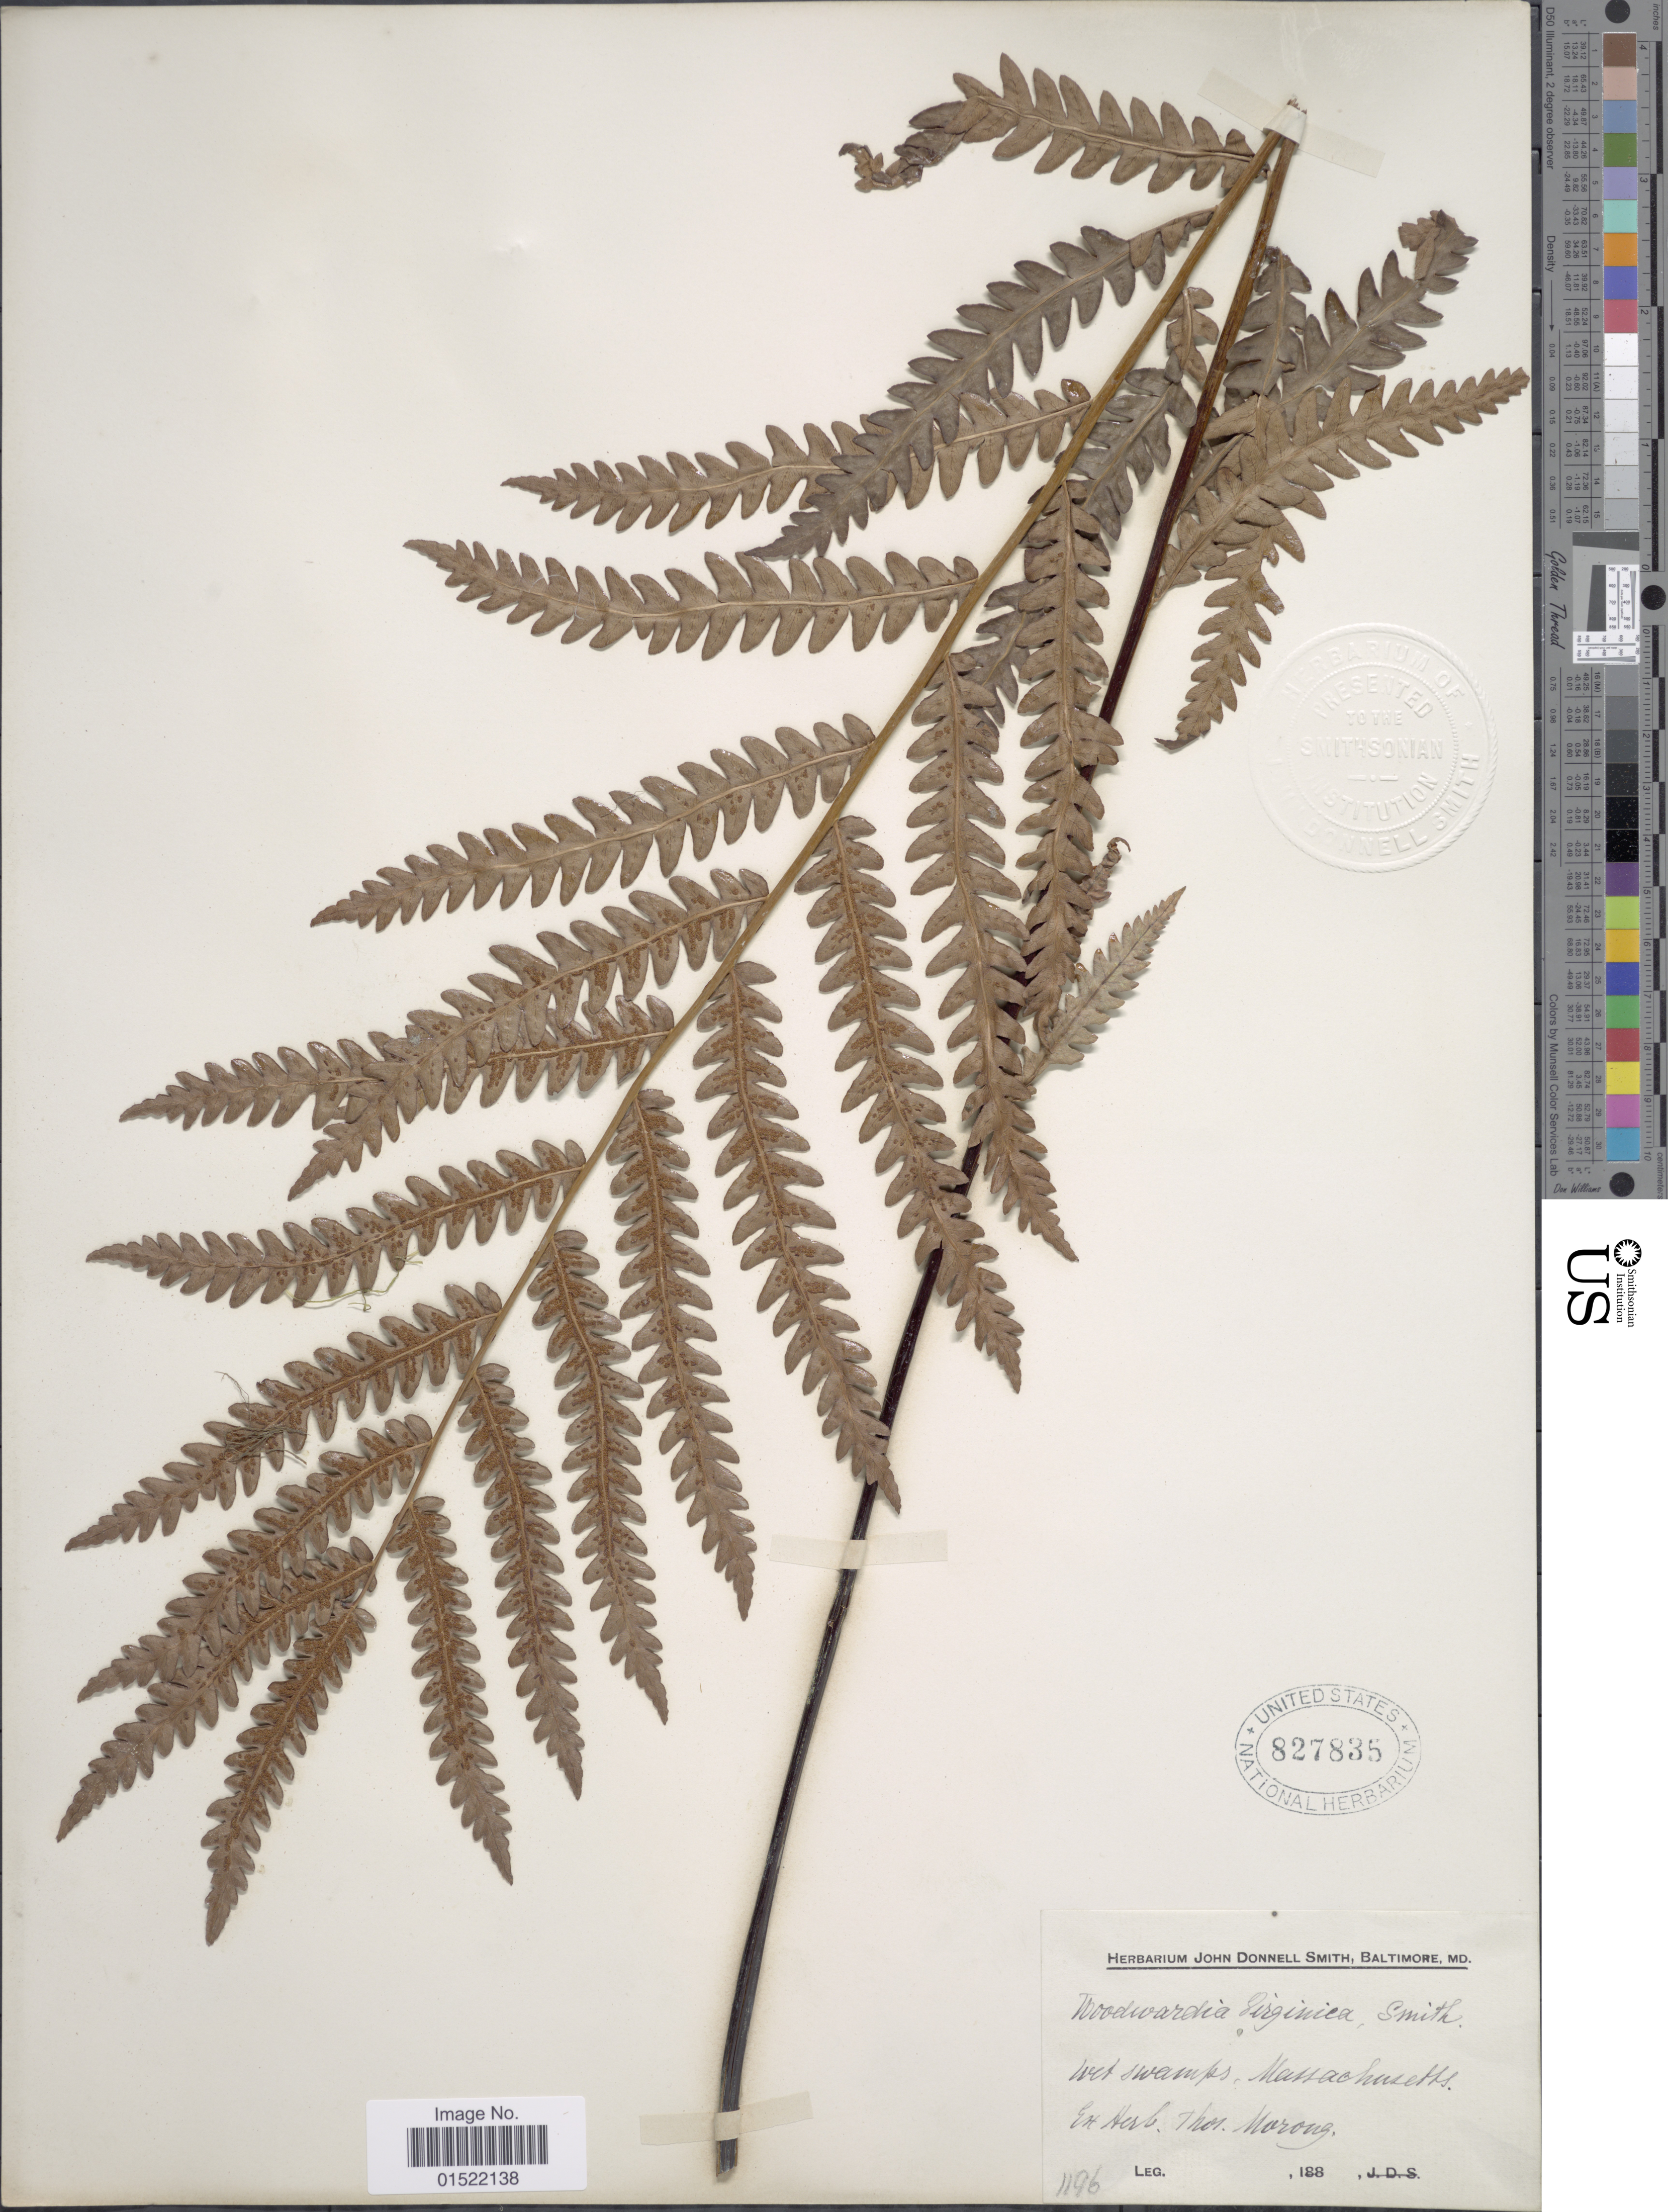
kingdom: Plantae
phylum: Tracheophyta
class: Polypodiopsida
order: Polypodiales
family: Blechnaceae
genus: Woodwardia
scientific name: Woodwardia virginica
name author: (L.) R.M. Sm.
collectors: ex Herb. T. Morong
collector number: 1196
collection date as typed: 188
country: United States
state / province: Massachusetts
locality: West Swamps, Massachusetts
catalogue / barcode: US 827835